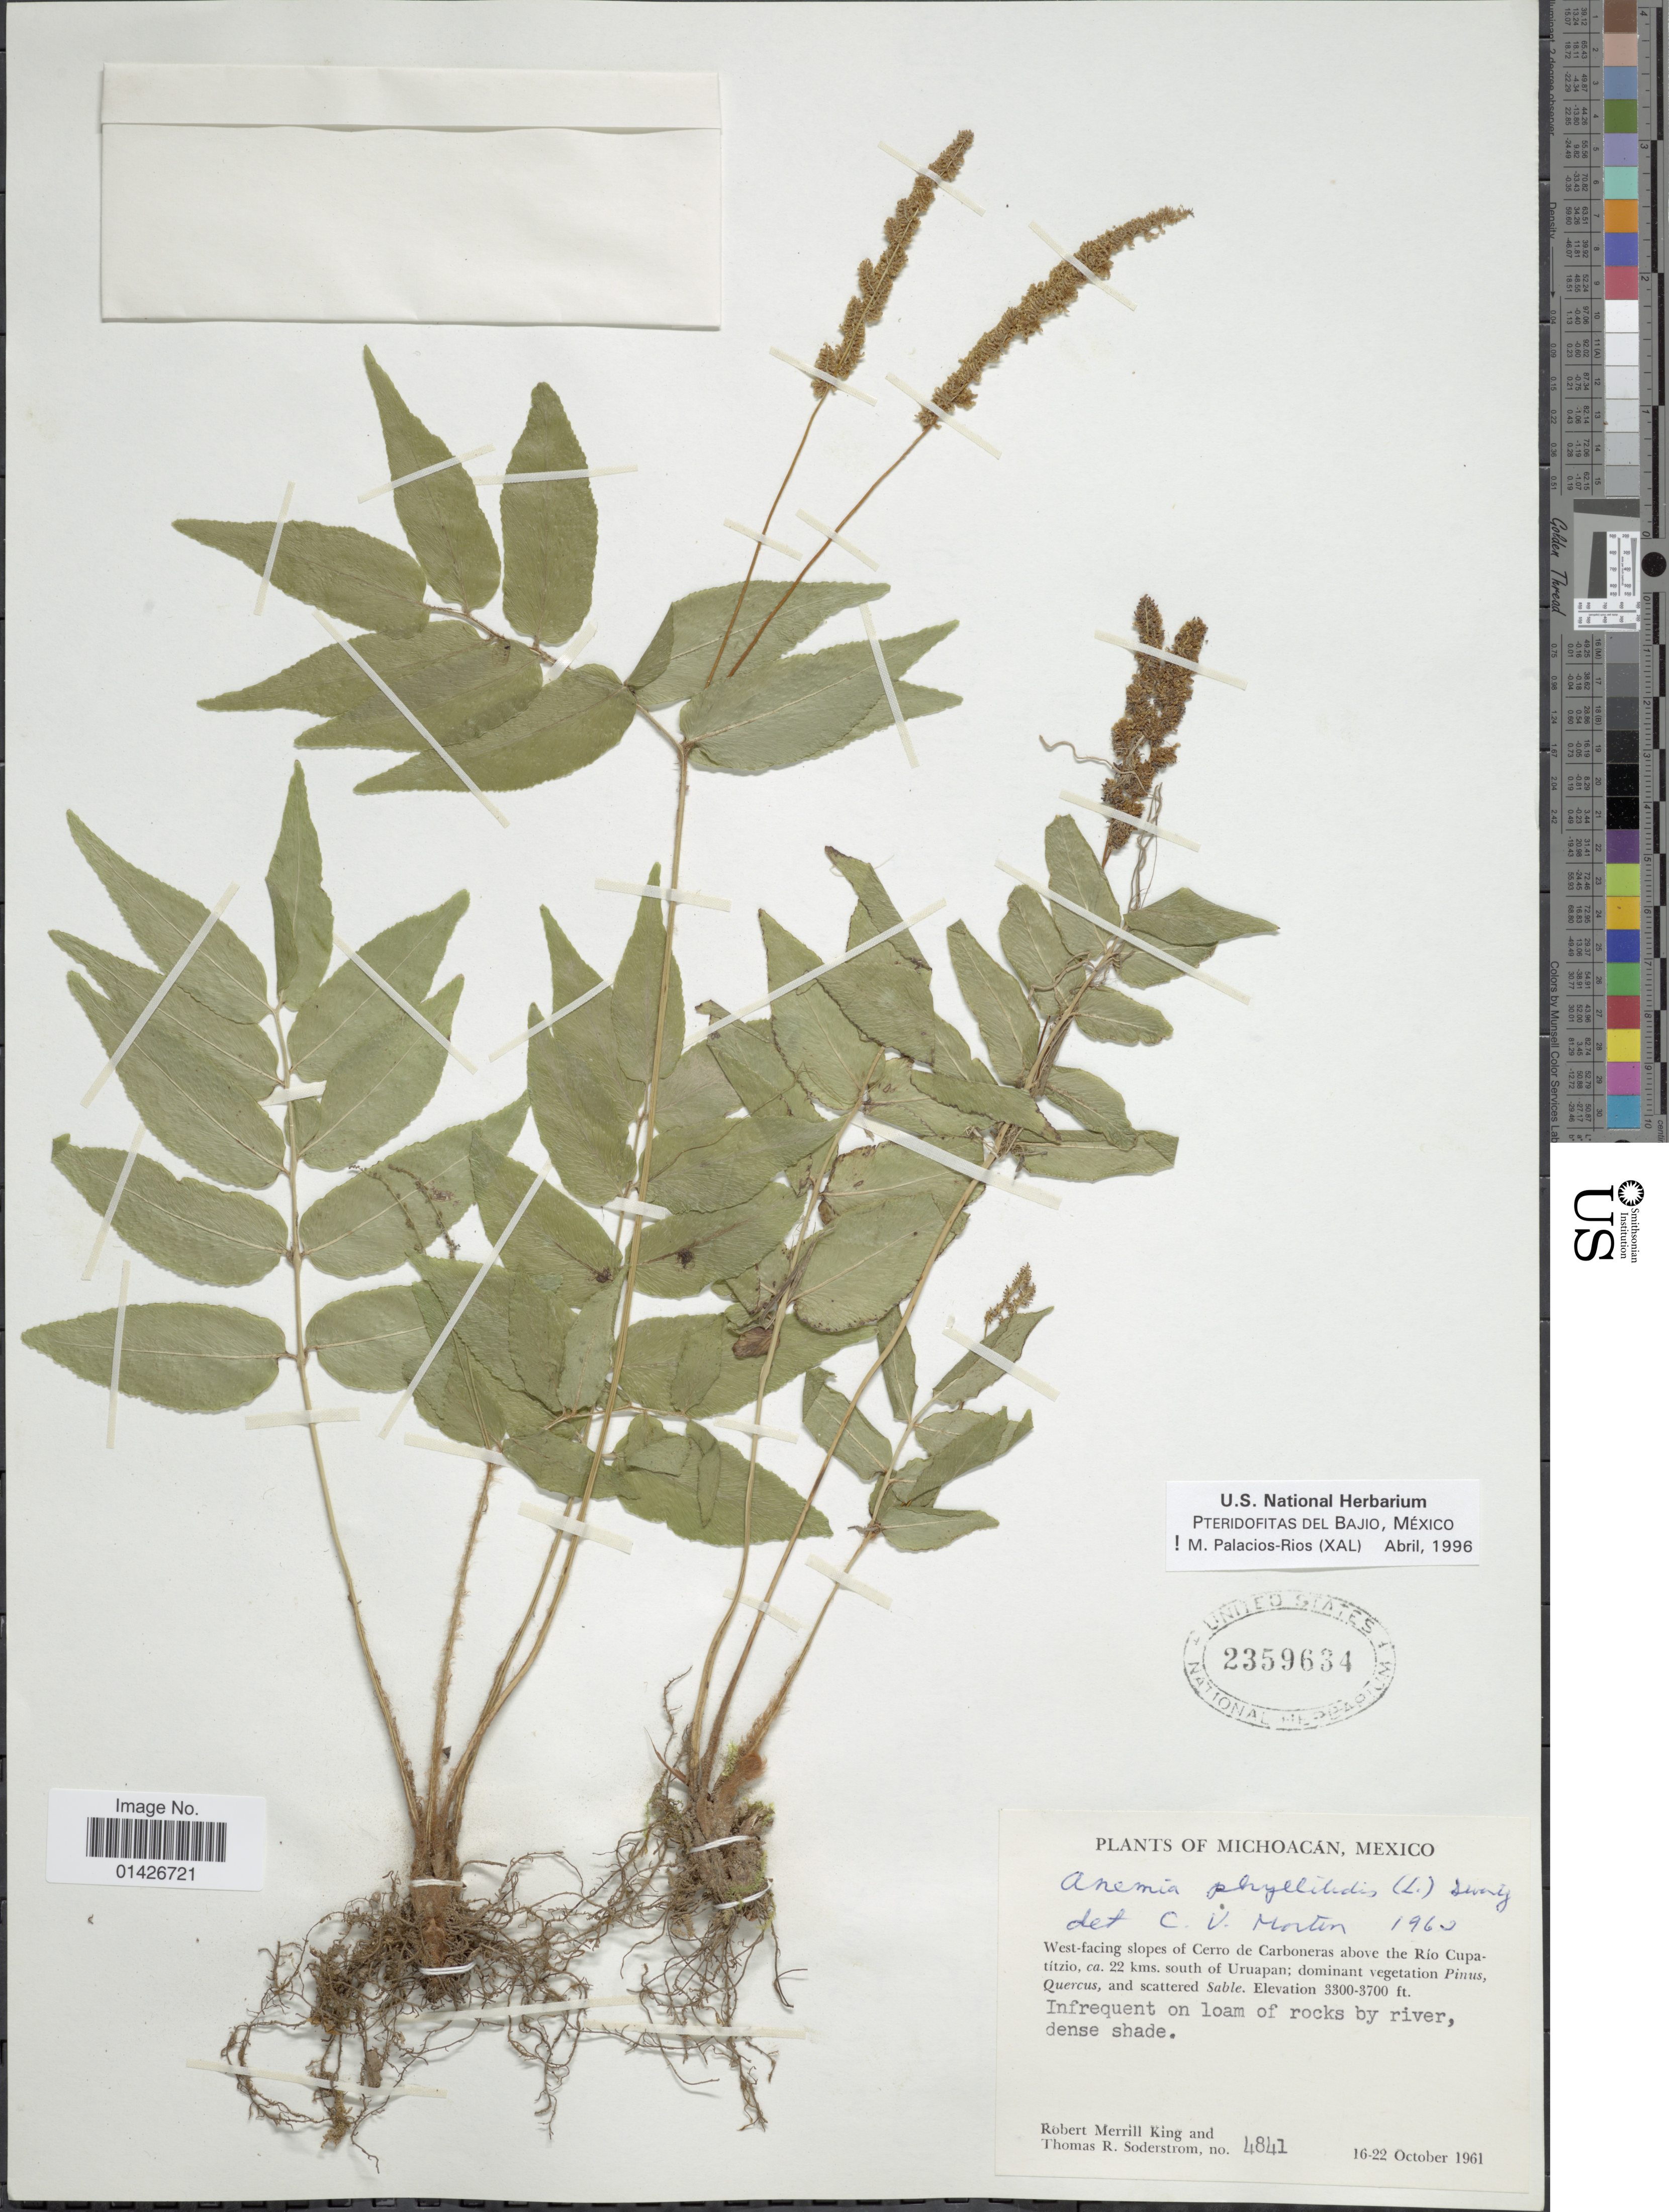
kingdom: Plantae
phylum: Tracheophyta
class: Polypodiopsida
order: Schizaeales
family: Anemiaceae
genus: Anemia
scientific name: Anemia phyllitidis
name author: (L.) Sw.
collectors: R. M. King & T. R. Soderstrom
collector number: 4841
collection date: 1961-10-16/1961-10-22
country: Mexico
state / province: Michoacán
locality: West-facing slopes of Cerro de Carboneras above the Rio Cupatitzio, ca 22 kms. south of Uruapan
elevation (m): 1006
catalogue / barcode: US 2359634